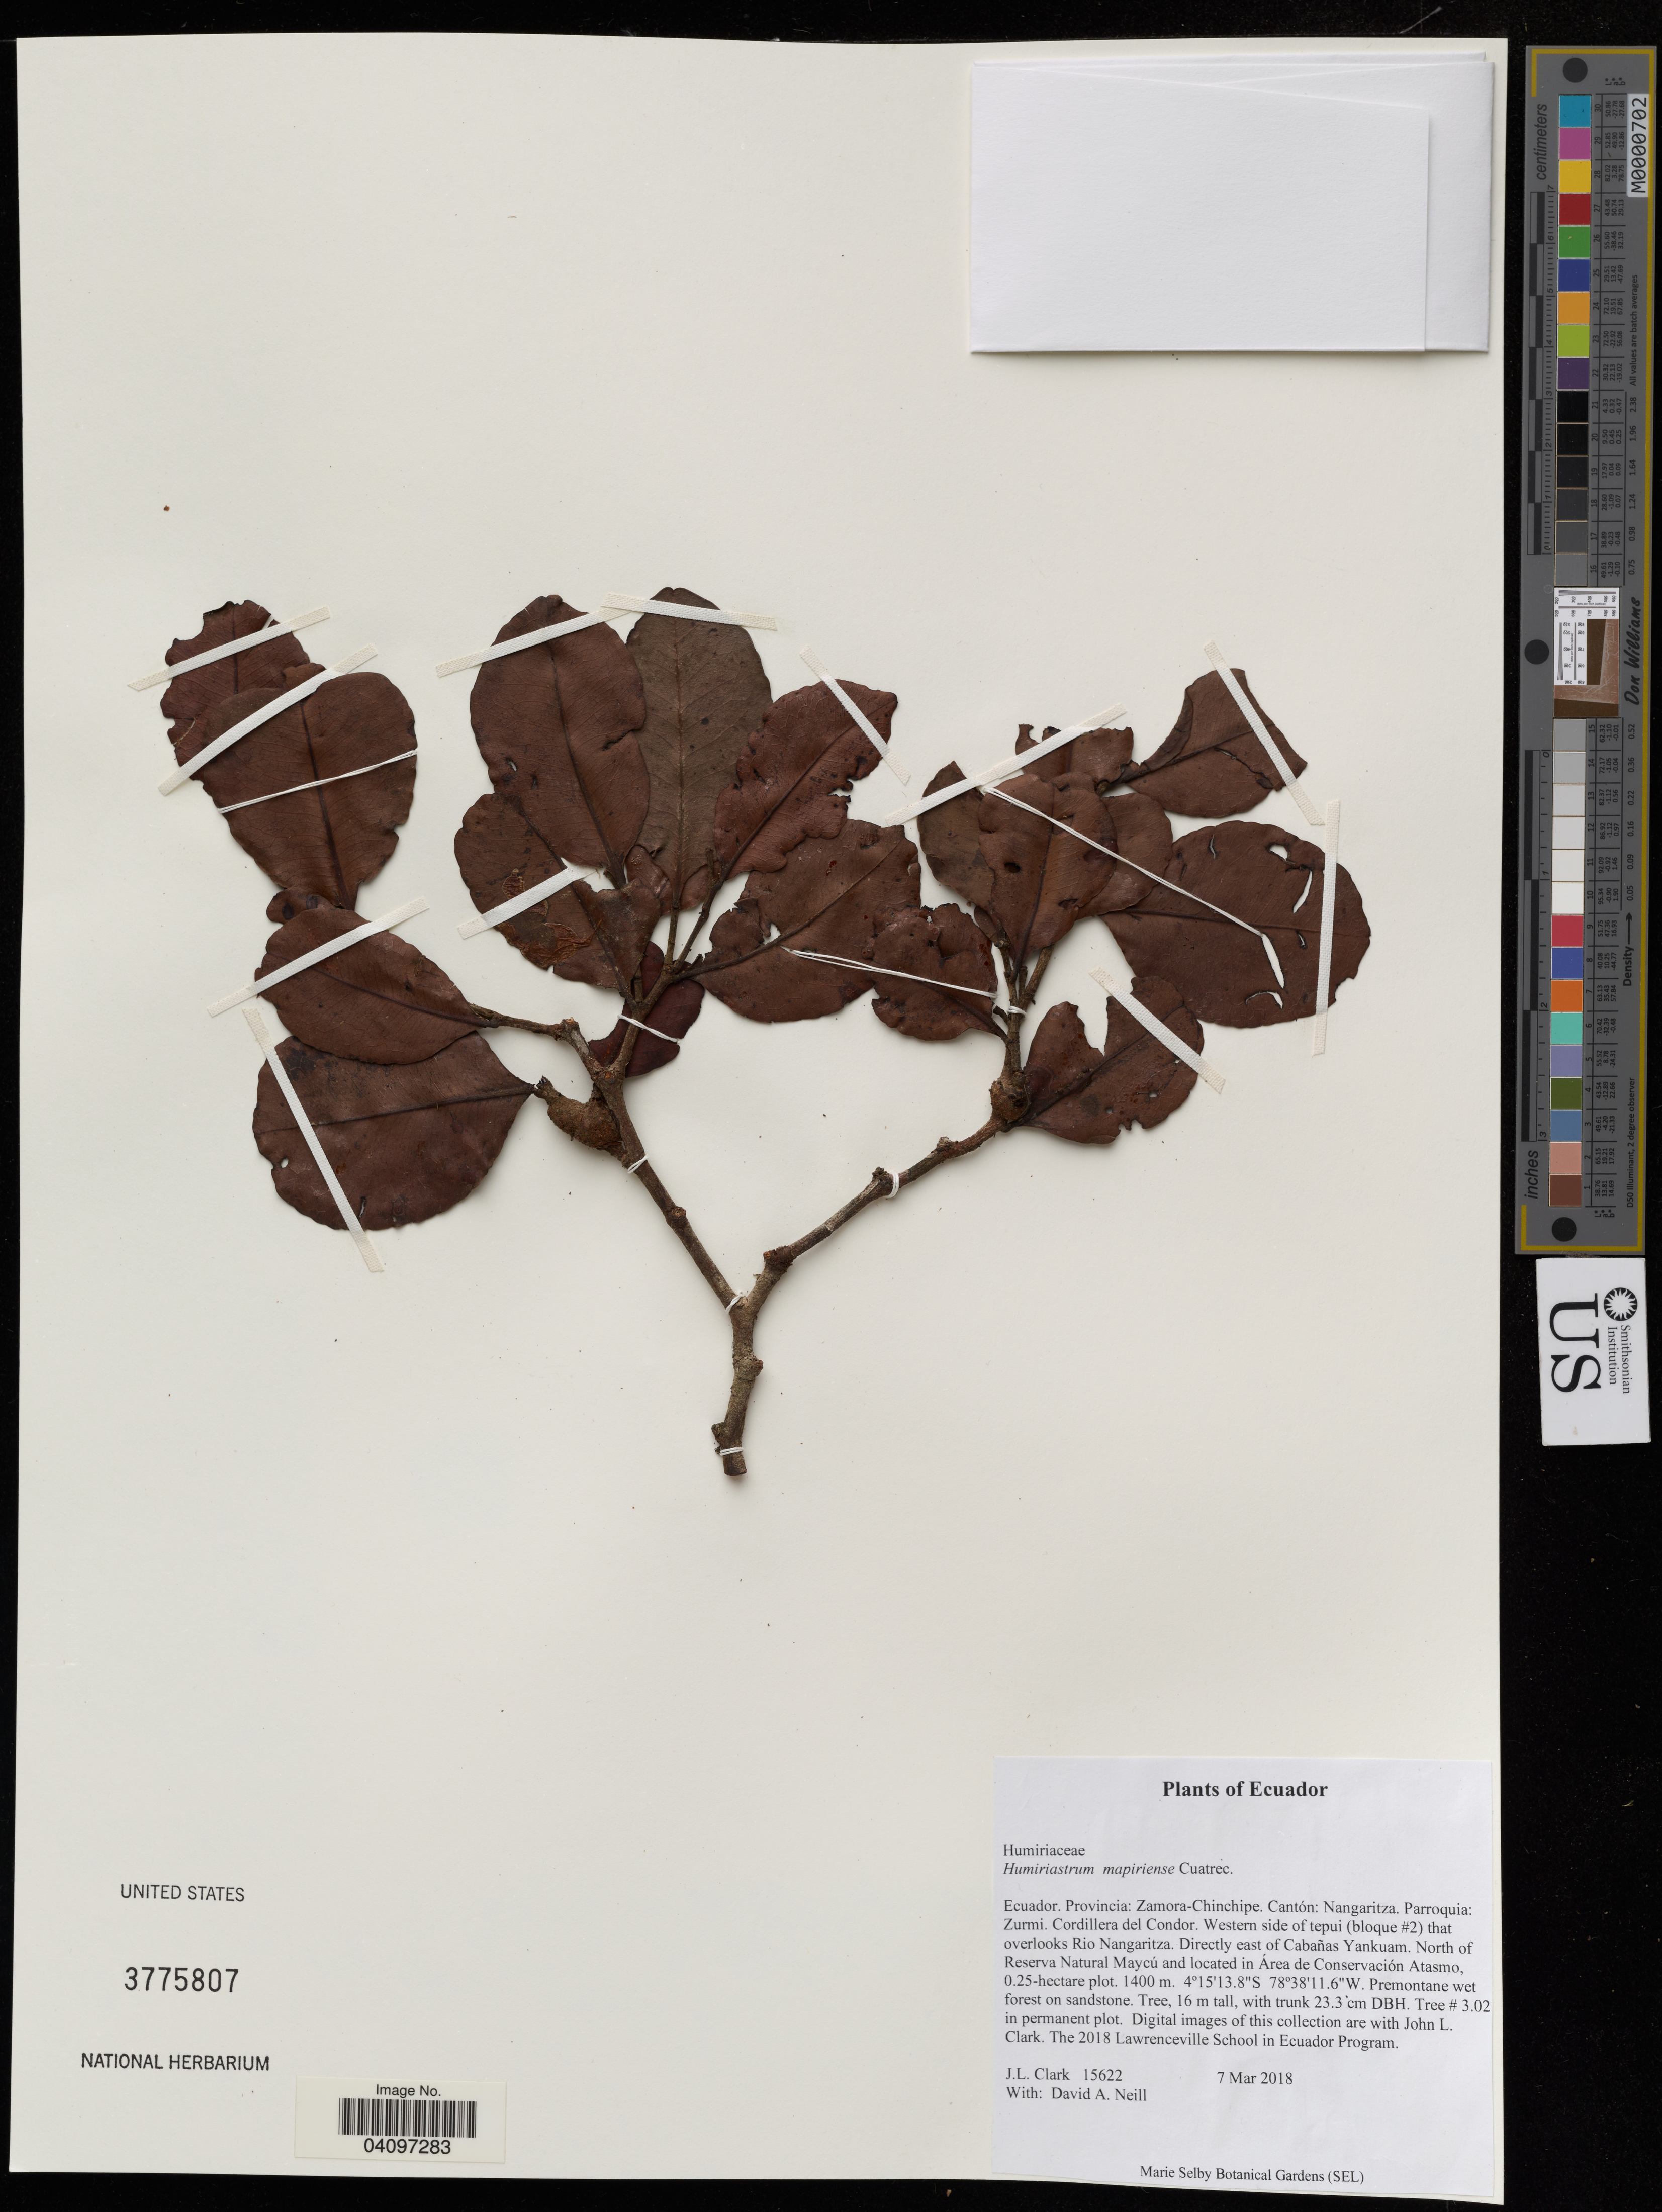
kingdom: Plantae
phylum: Tracheophyta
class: Magnoliopsida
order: Malpighiales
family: Humiriaceae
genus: Humiriastrum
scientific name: Humiriastrum mapiriense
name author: Cuatrec.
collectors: J. Clark & D. A. Neill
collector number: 15622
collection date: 2018-03-07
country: Ecuador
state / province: Zamora-Chinchipe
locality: Cantón: Nangaritza. Parroquia: Zurmi. Cordillera del Condor. Western side of tepui (bloque #2) that overlooks Rio Nangaritza. Directly east of Cabañas Yankuam. North of Reserva Natural Maycú and located in Área de Conservación Atasmo, 0.25-hectare plot.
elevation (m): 1400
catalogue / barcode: US 3775807